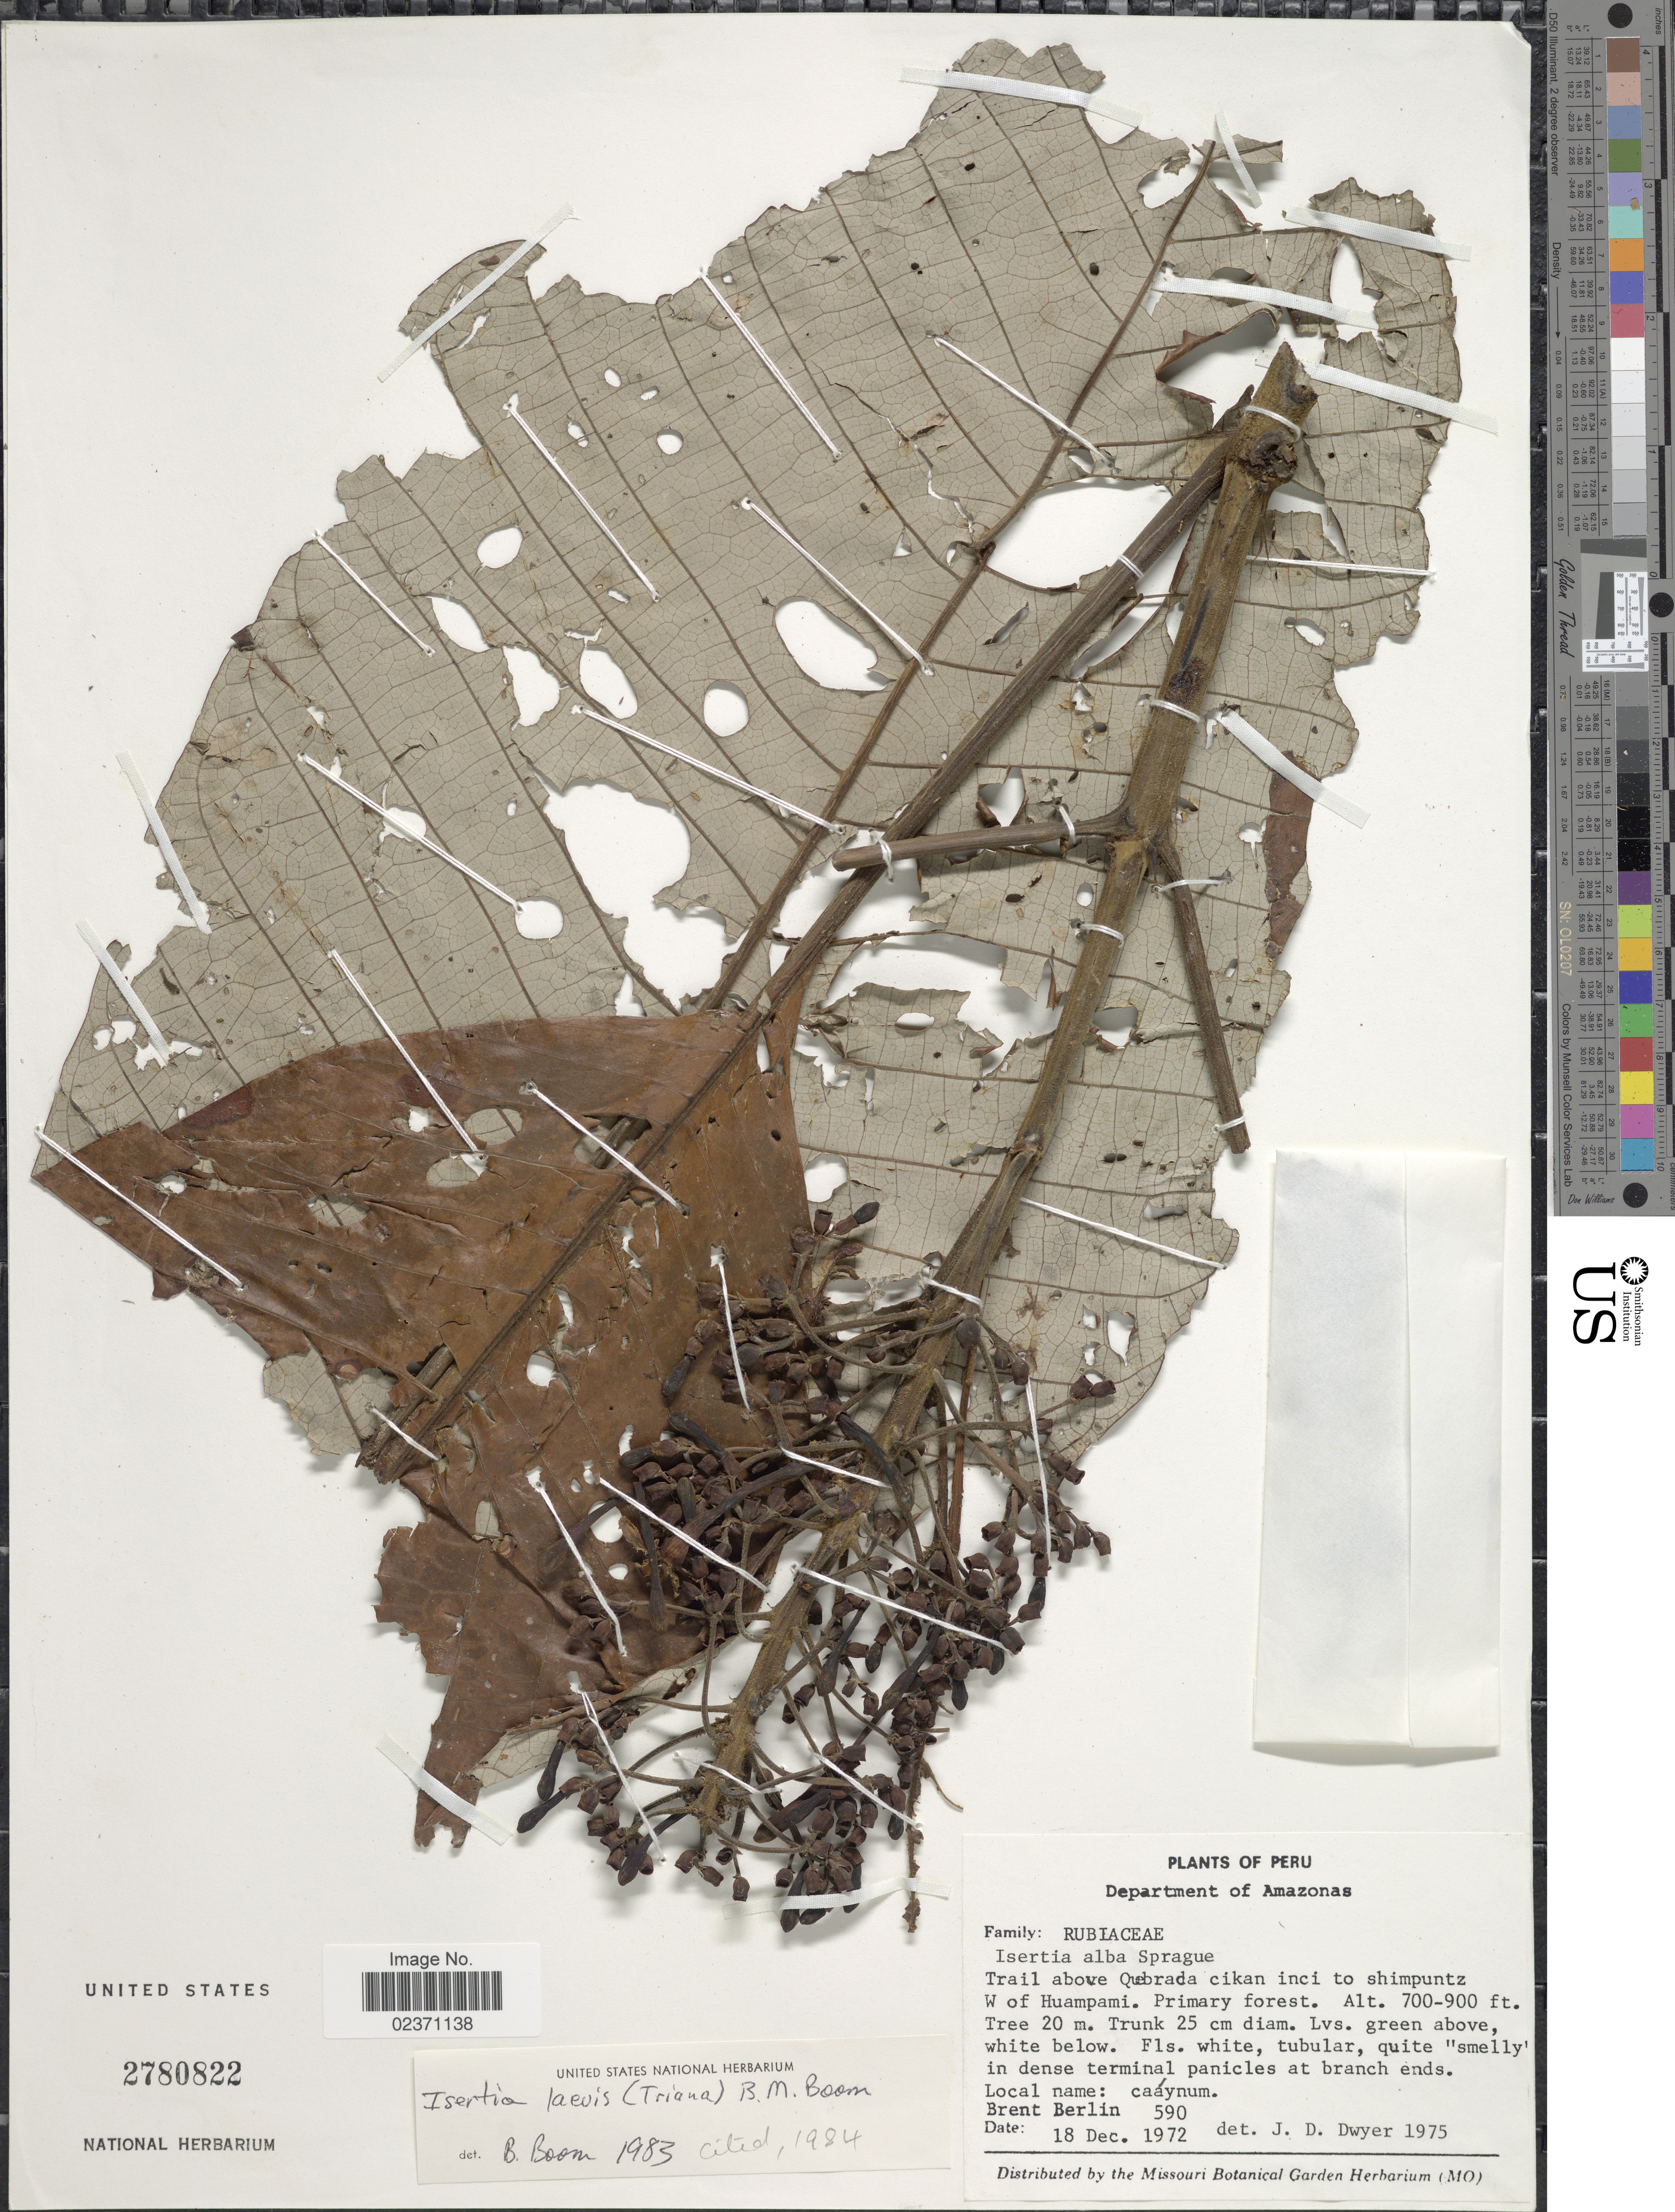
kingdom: Plantae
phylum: Tracheophyta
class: Magnoliopsida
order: Gentianales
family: Rubiaceae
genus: Isertia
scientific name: Isertia laevis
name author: (Triana) B.M. Boom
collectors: B. Berlin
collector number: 590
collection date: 1972-12-18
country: Peru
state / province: Amazonas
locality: Trail above Quebrada cikan inci to shimpuntz W of Huampami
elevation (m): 213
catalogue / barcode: US 2780822